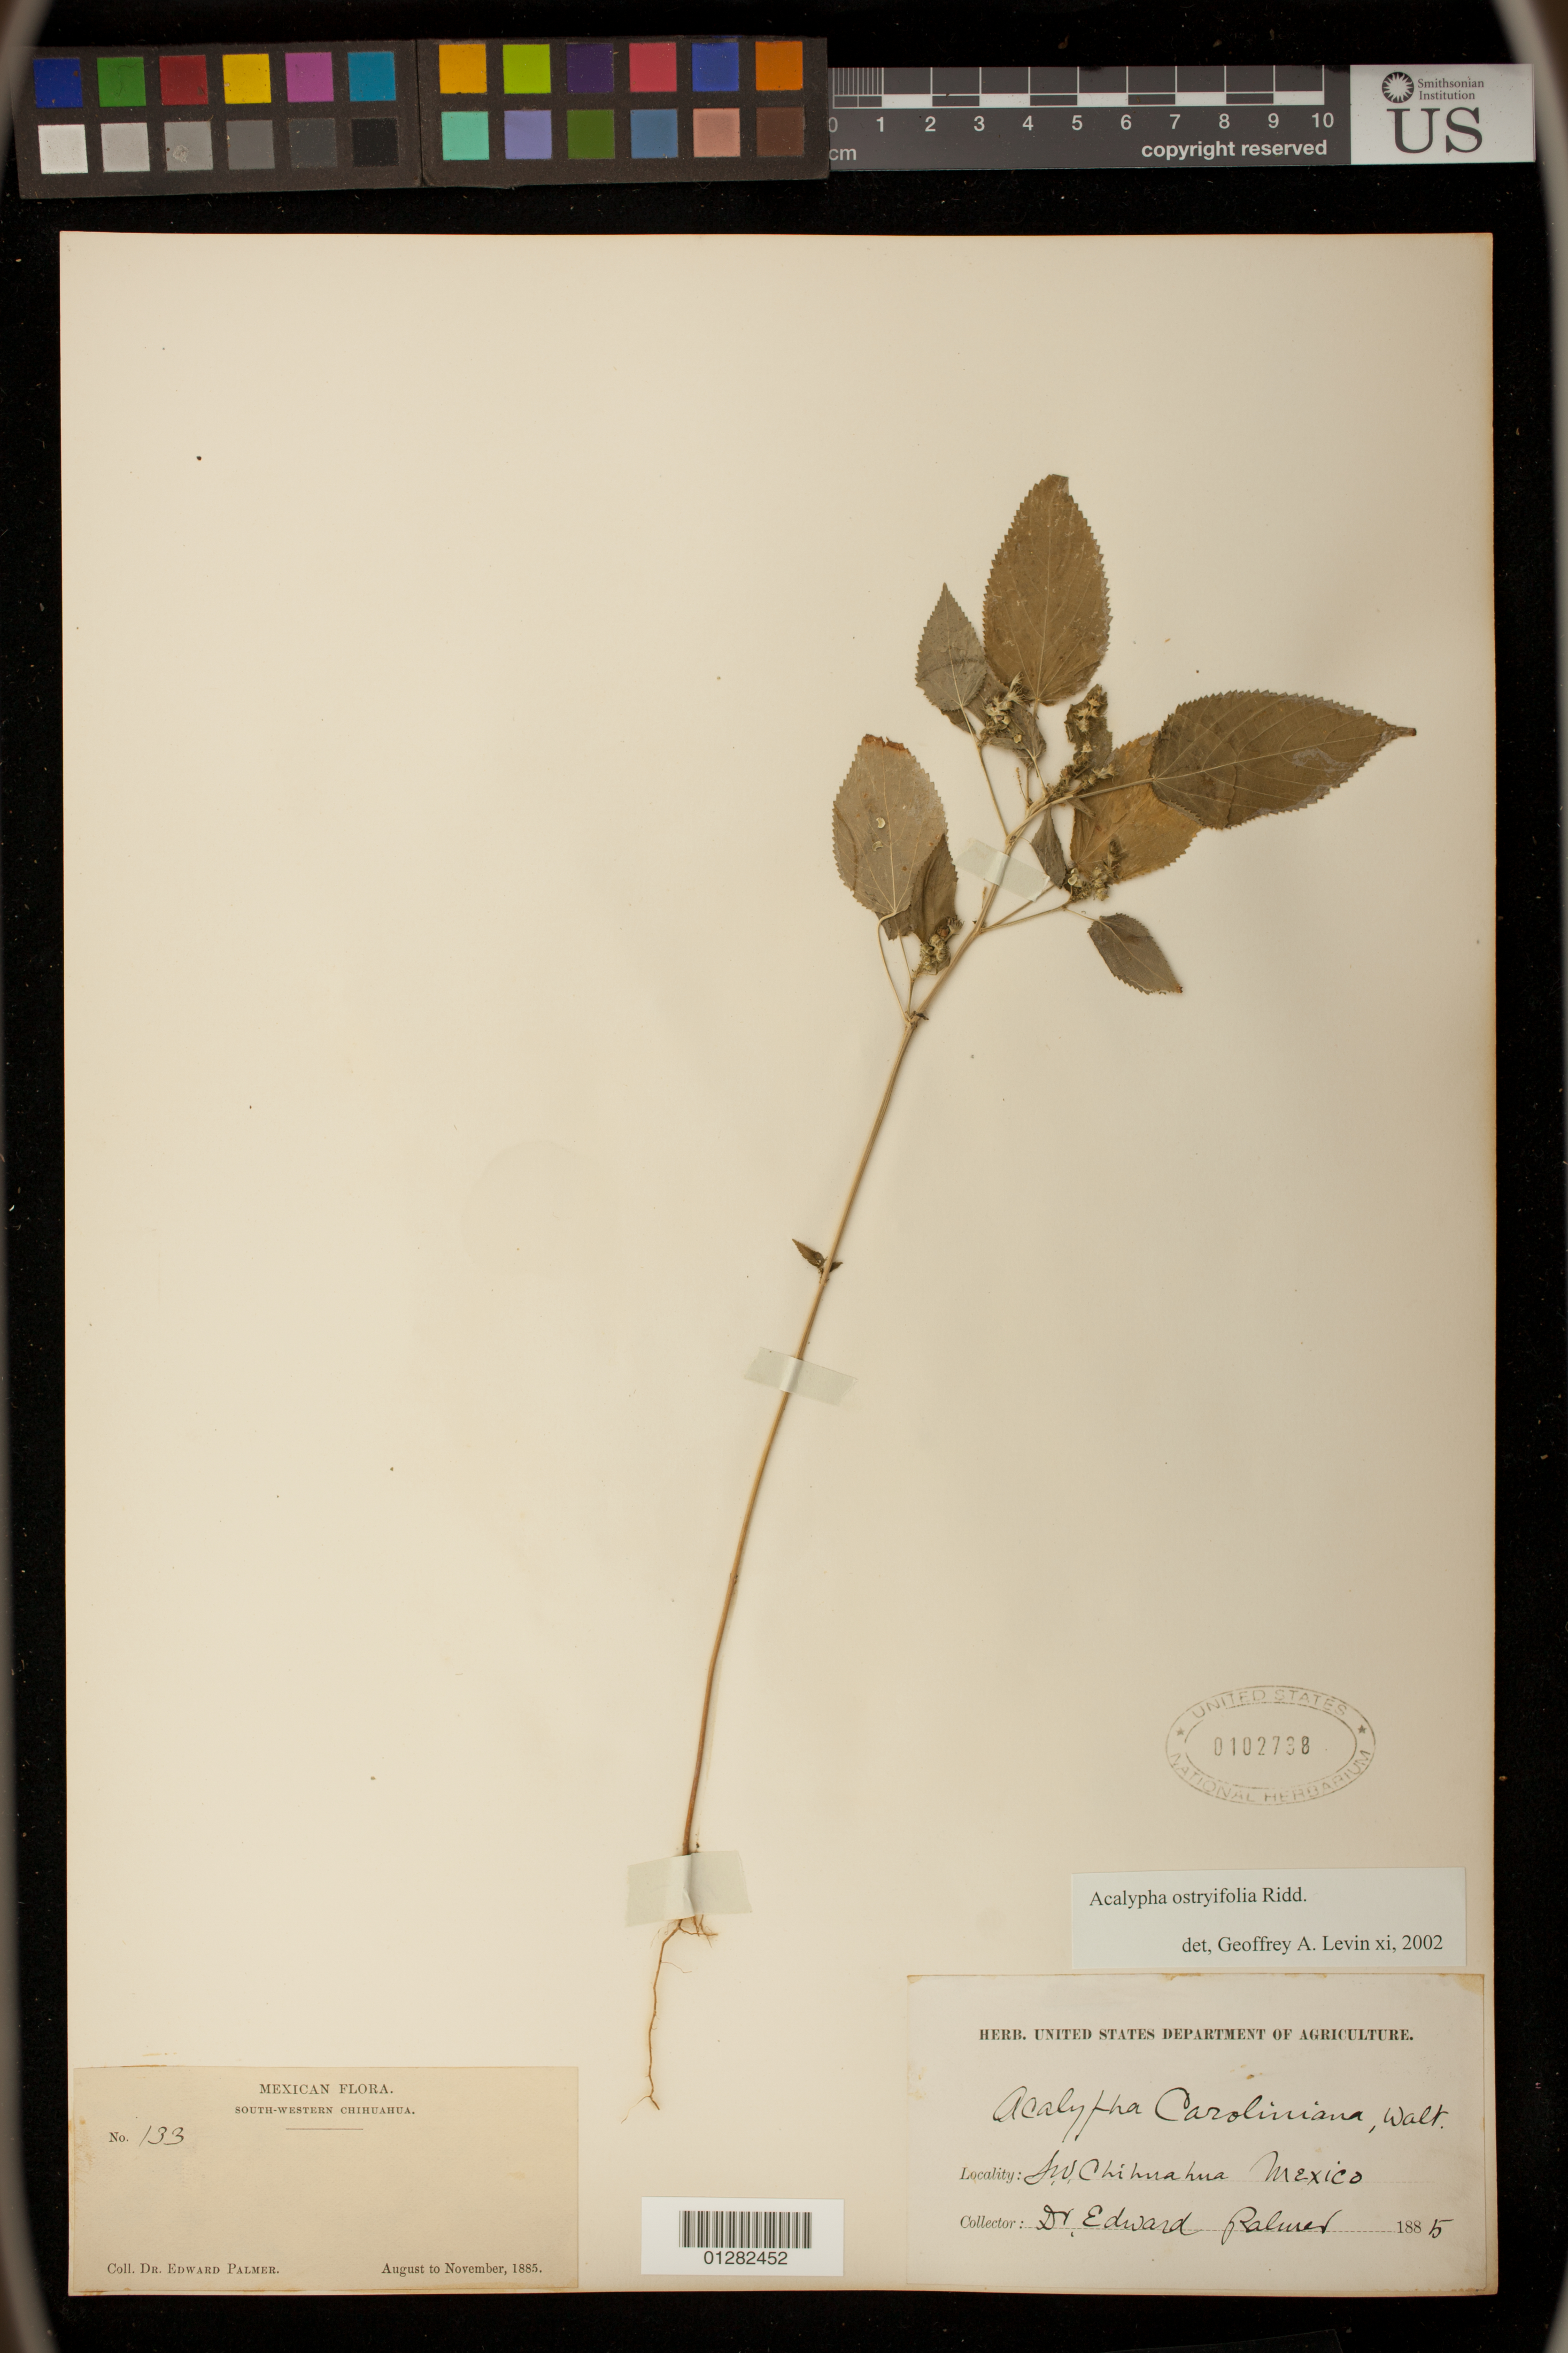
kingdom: Plantae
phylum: Tracheophyta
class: Magnoliopsida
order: Malpighiales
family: Euphorbiaceae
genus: Acalypha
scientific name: Acalypha ostryifolia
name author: Ridd.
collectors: S. Blake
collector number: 133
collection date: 1885-08/1885-11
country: Mexico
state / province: Chihuahua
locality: SW Chihuahua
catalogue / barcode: US 102738